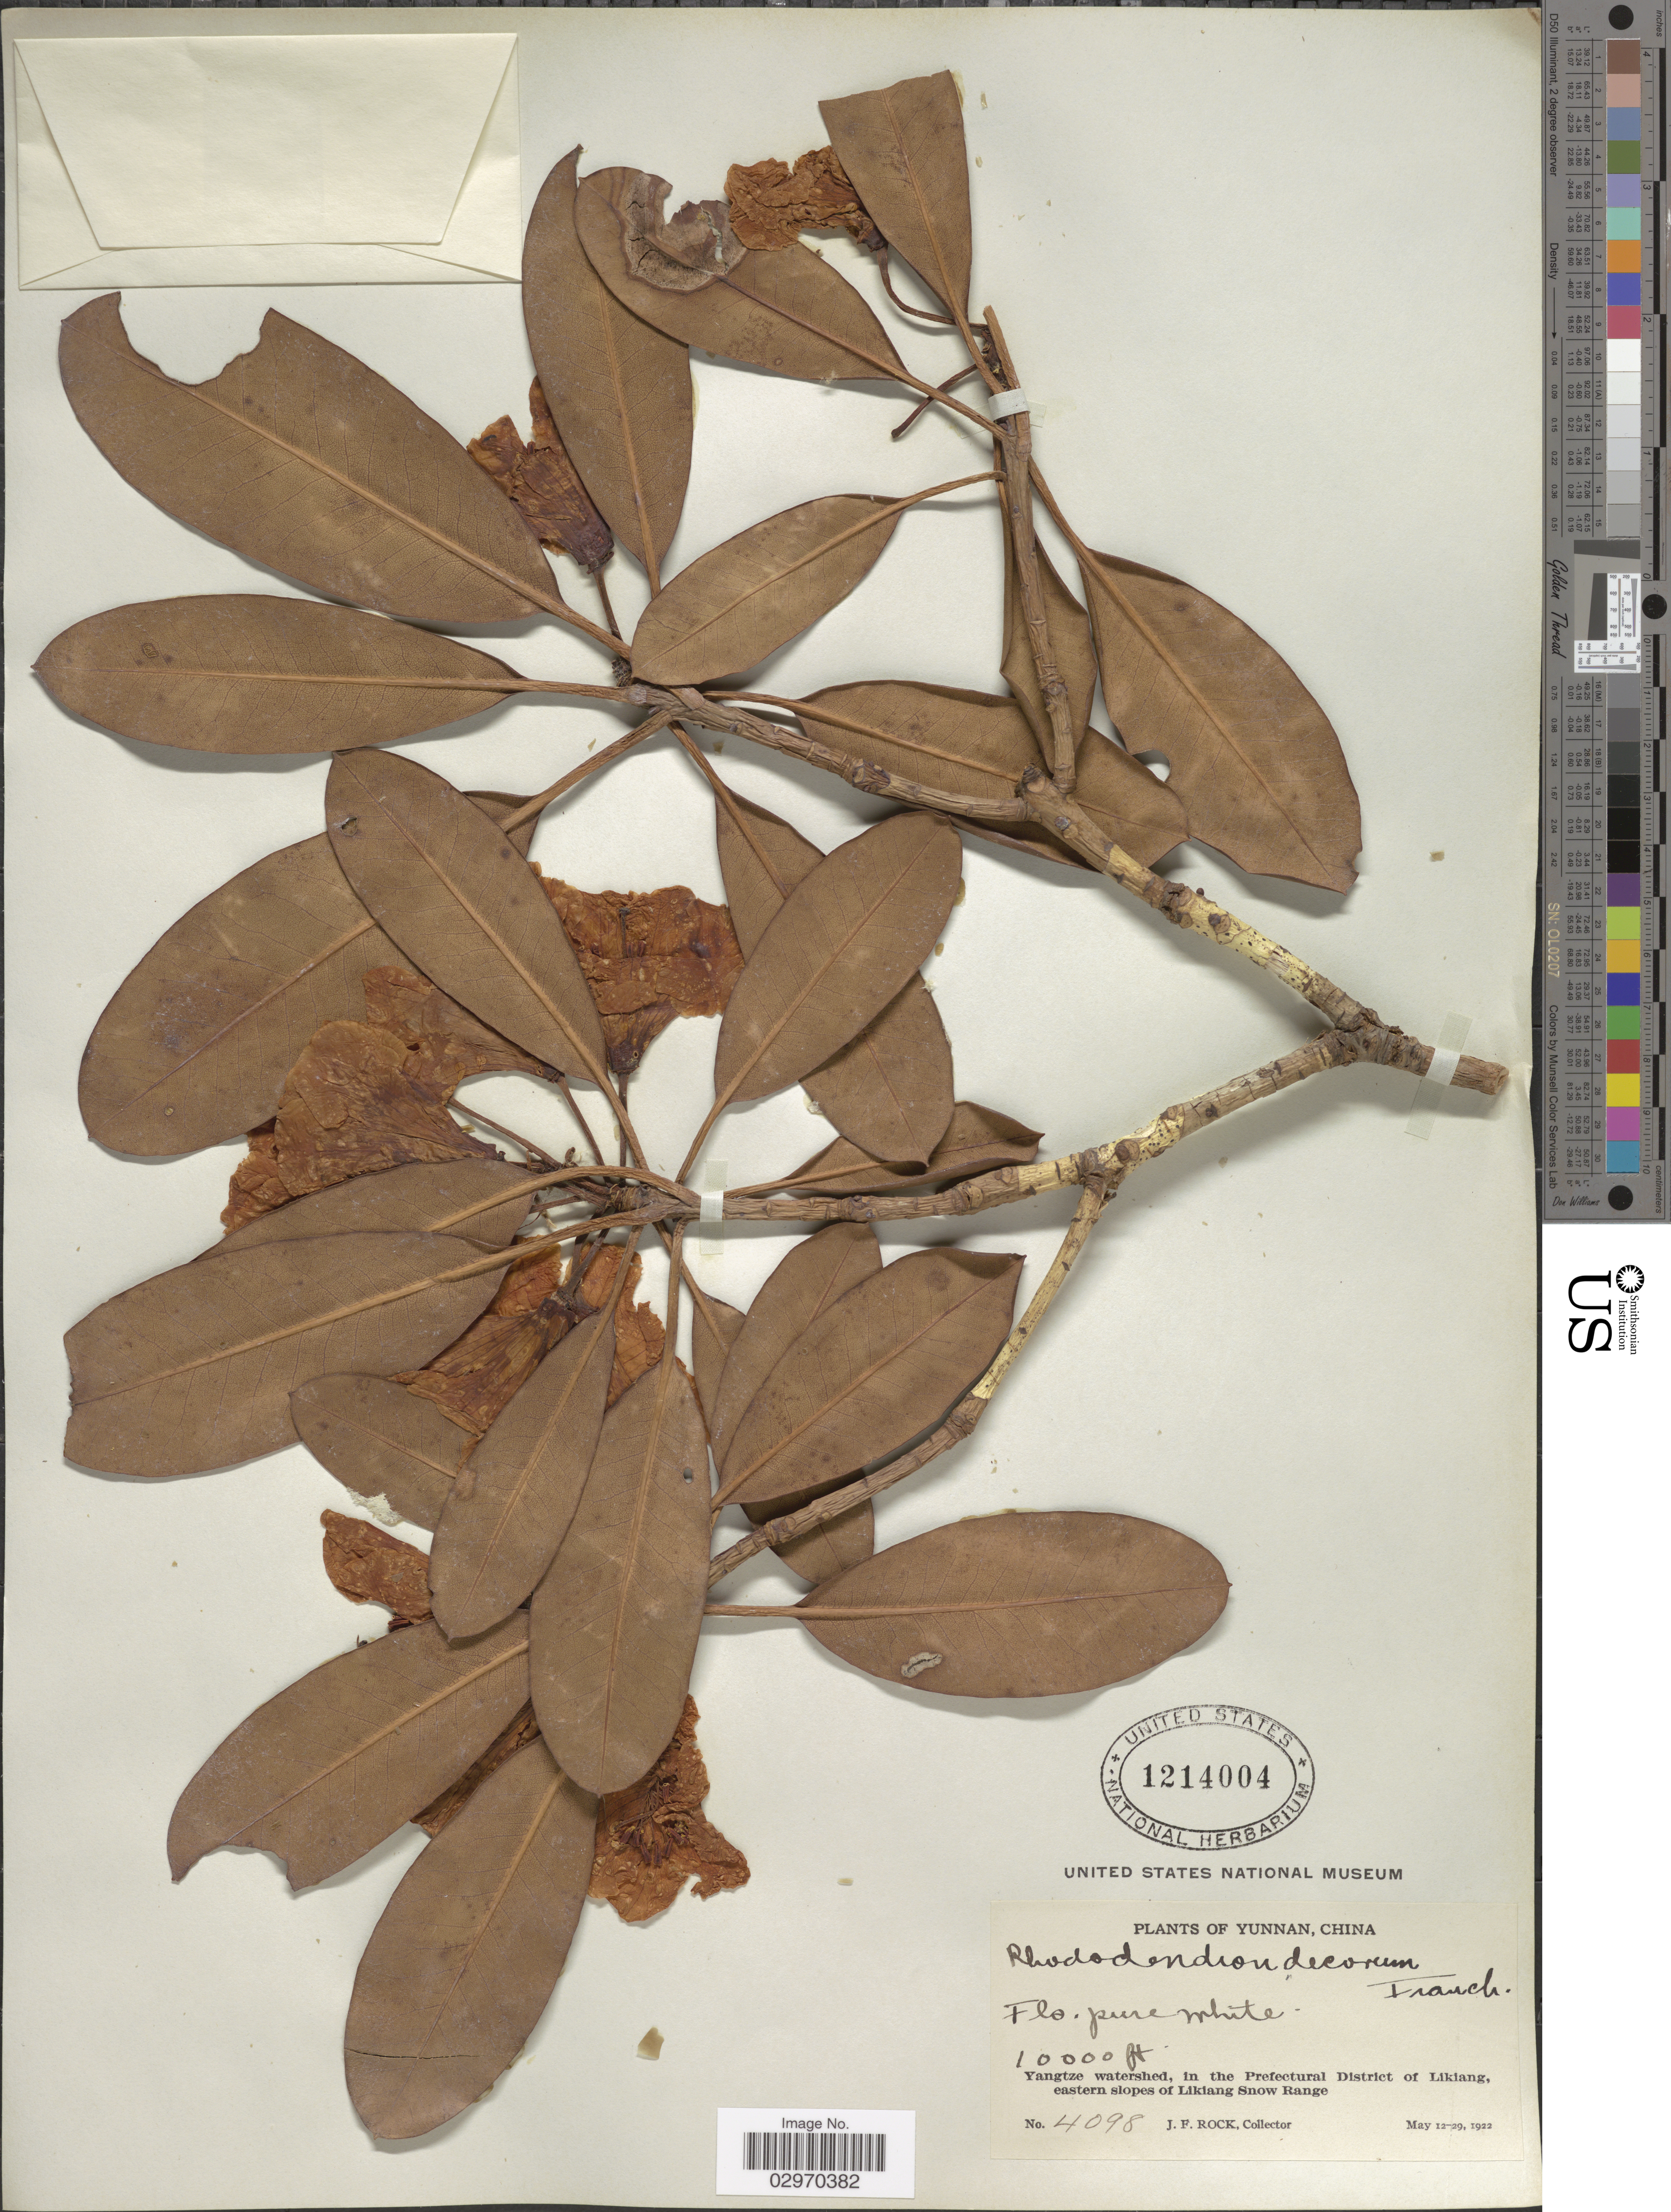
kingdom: Plantae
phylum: Tracheophyta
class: Magnoliopsida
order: Ericales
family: Ericaceae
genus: Rhododendron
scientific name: Rhododendron decorum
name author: Franch.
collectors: J. Rock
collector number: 4098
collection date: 1922-05-12/1922-05-29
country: China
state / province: Yunnan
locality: Yangtze watershed, in the Prefectural District of Likiang, eastern slopes of Likiang Snow Range.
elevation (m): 3048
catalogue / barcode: US 1214004